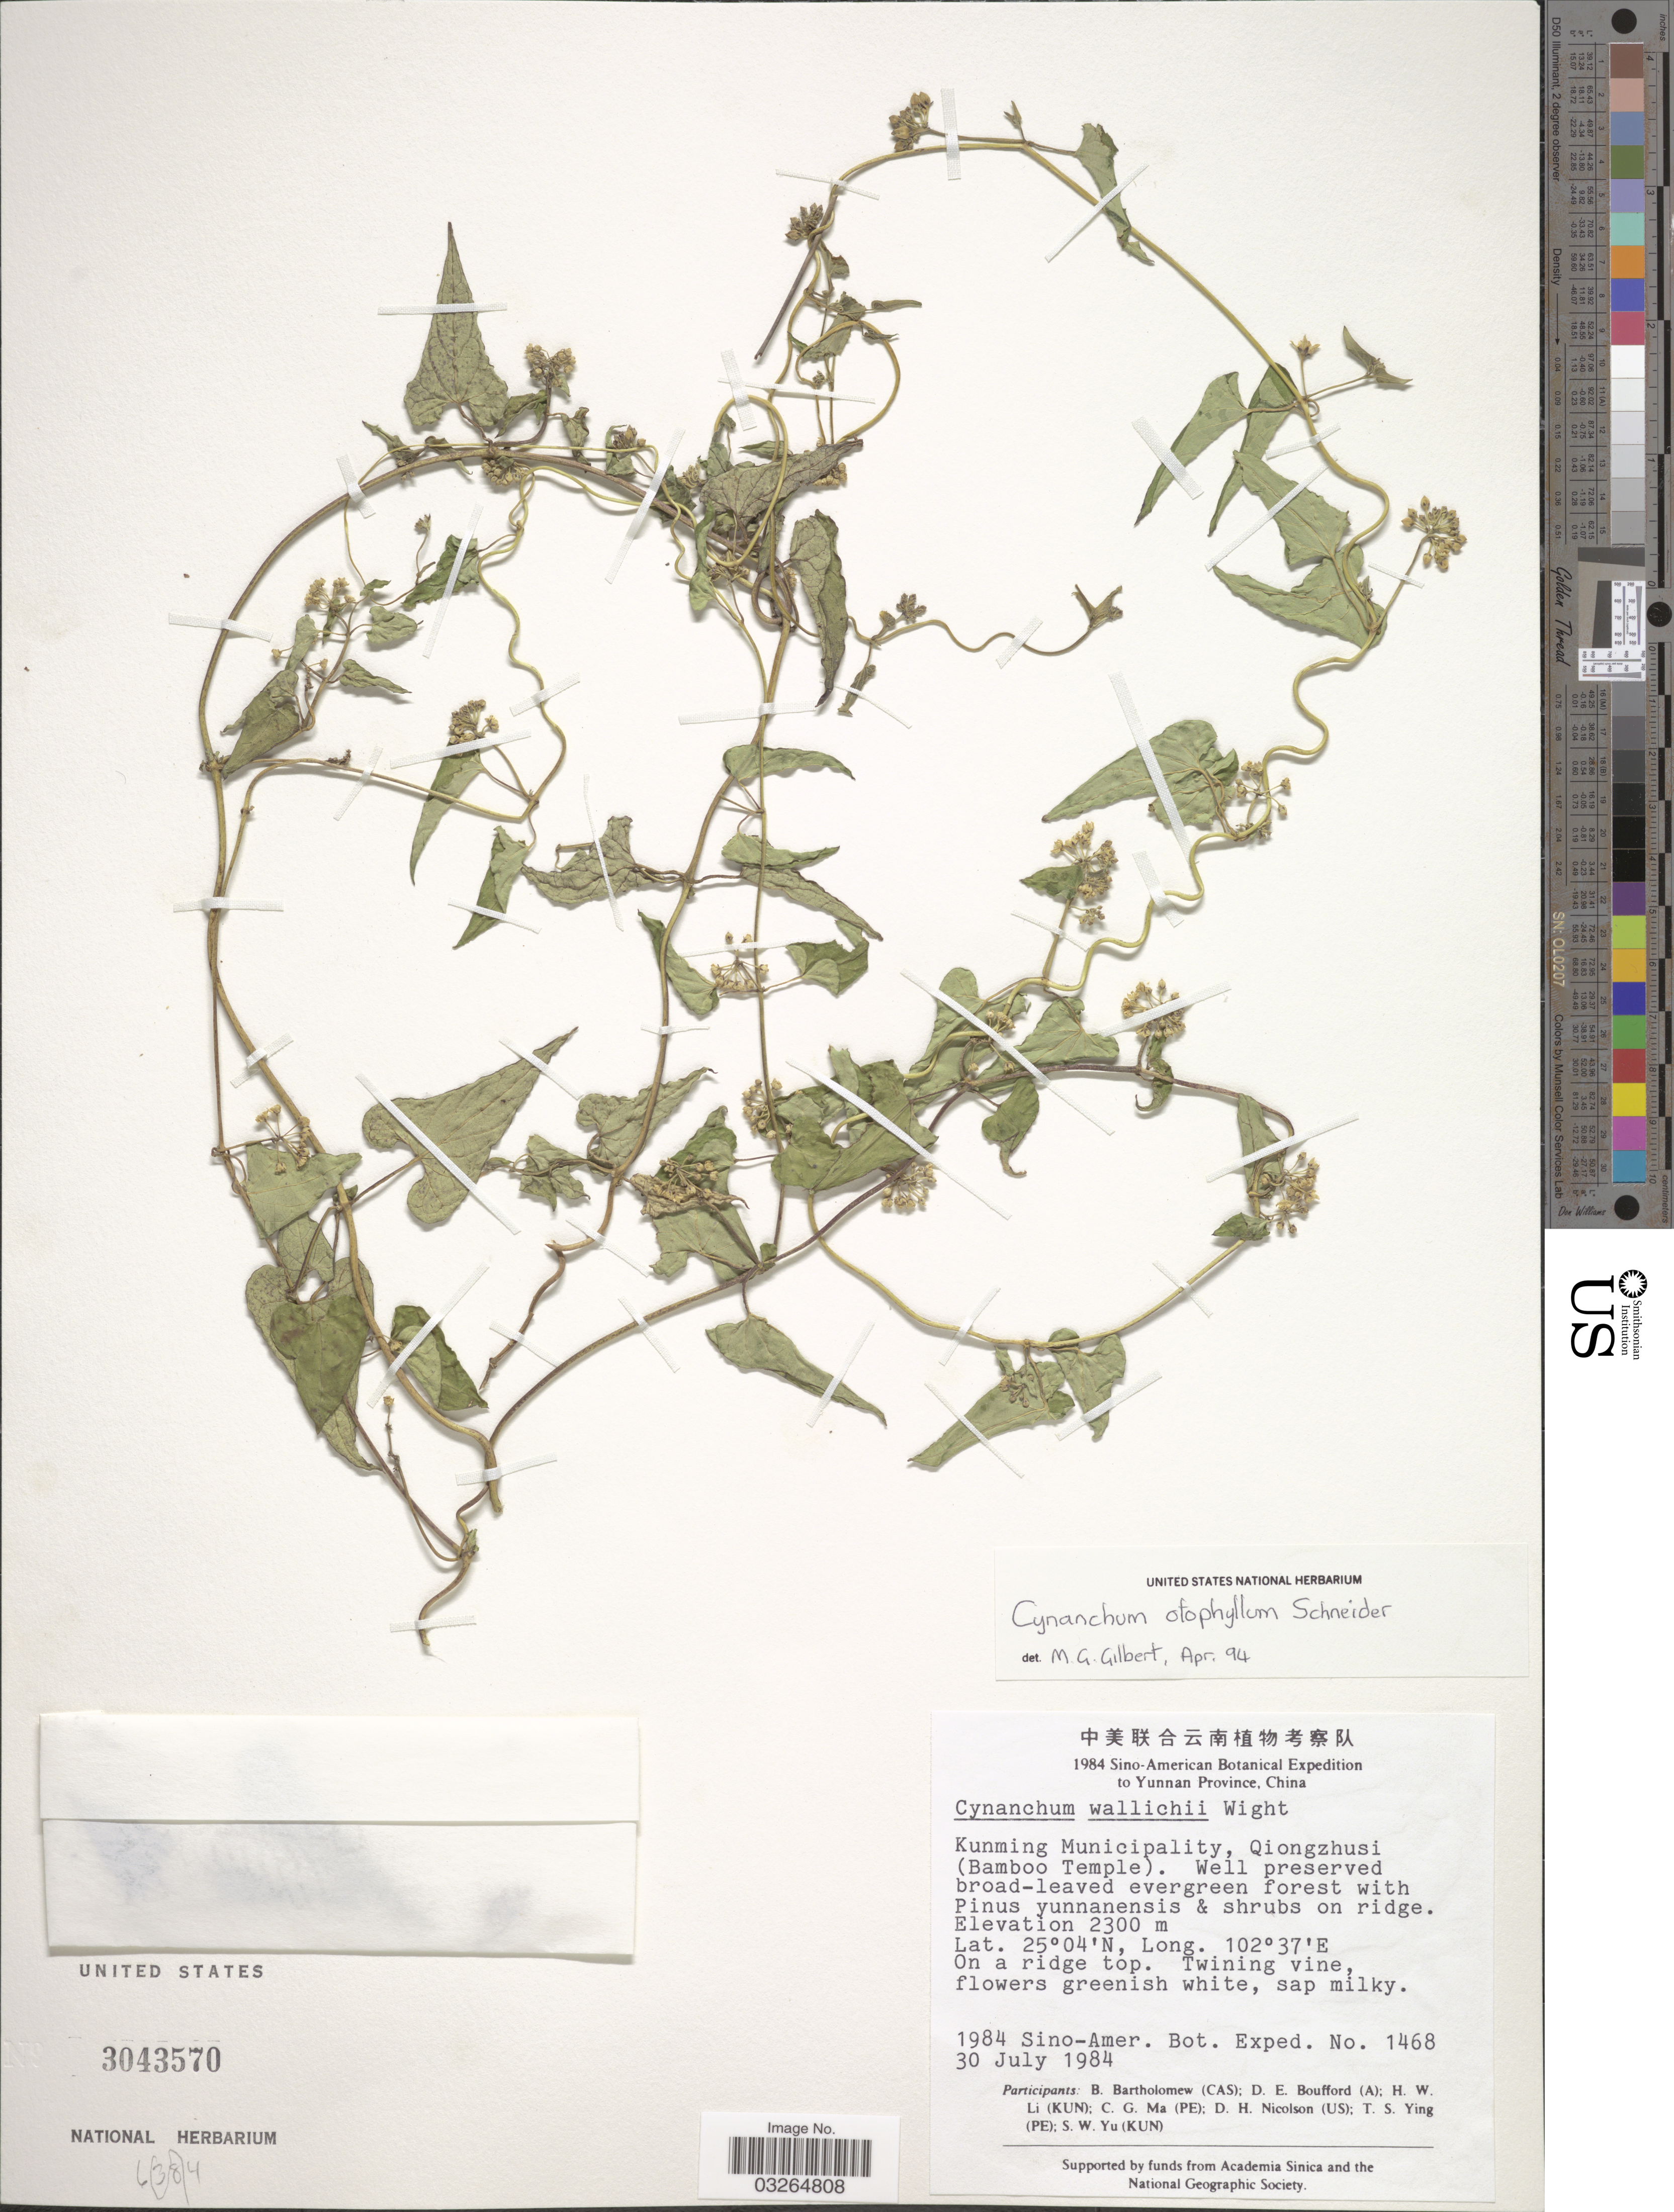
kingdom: Plantae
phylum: Tracheophyta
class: Magnoliopsida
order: Gentianales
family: Apocynaceae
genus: Cynanchum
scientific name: Cynanchum otophyllum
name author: C.K. Schneid. in Sarg.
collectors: Sino-Amer. Bot. Exped. 1984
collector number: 1468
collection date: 1984-07-30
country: China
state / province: Yunnan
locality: Kunming Municipality, Qiongzhusi (Bamboo Temple).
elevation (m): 2300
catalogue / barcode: US 3043570